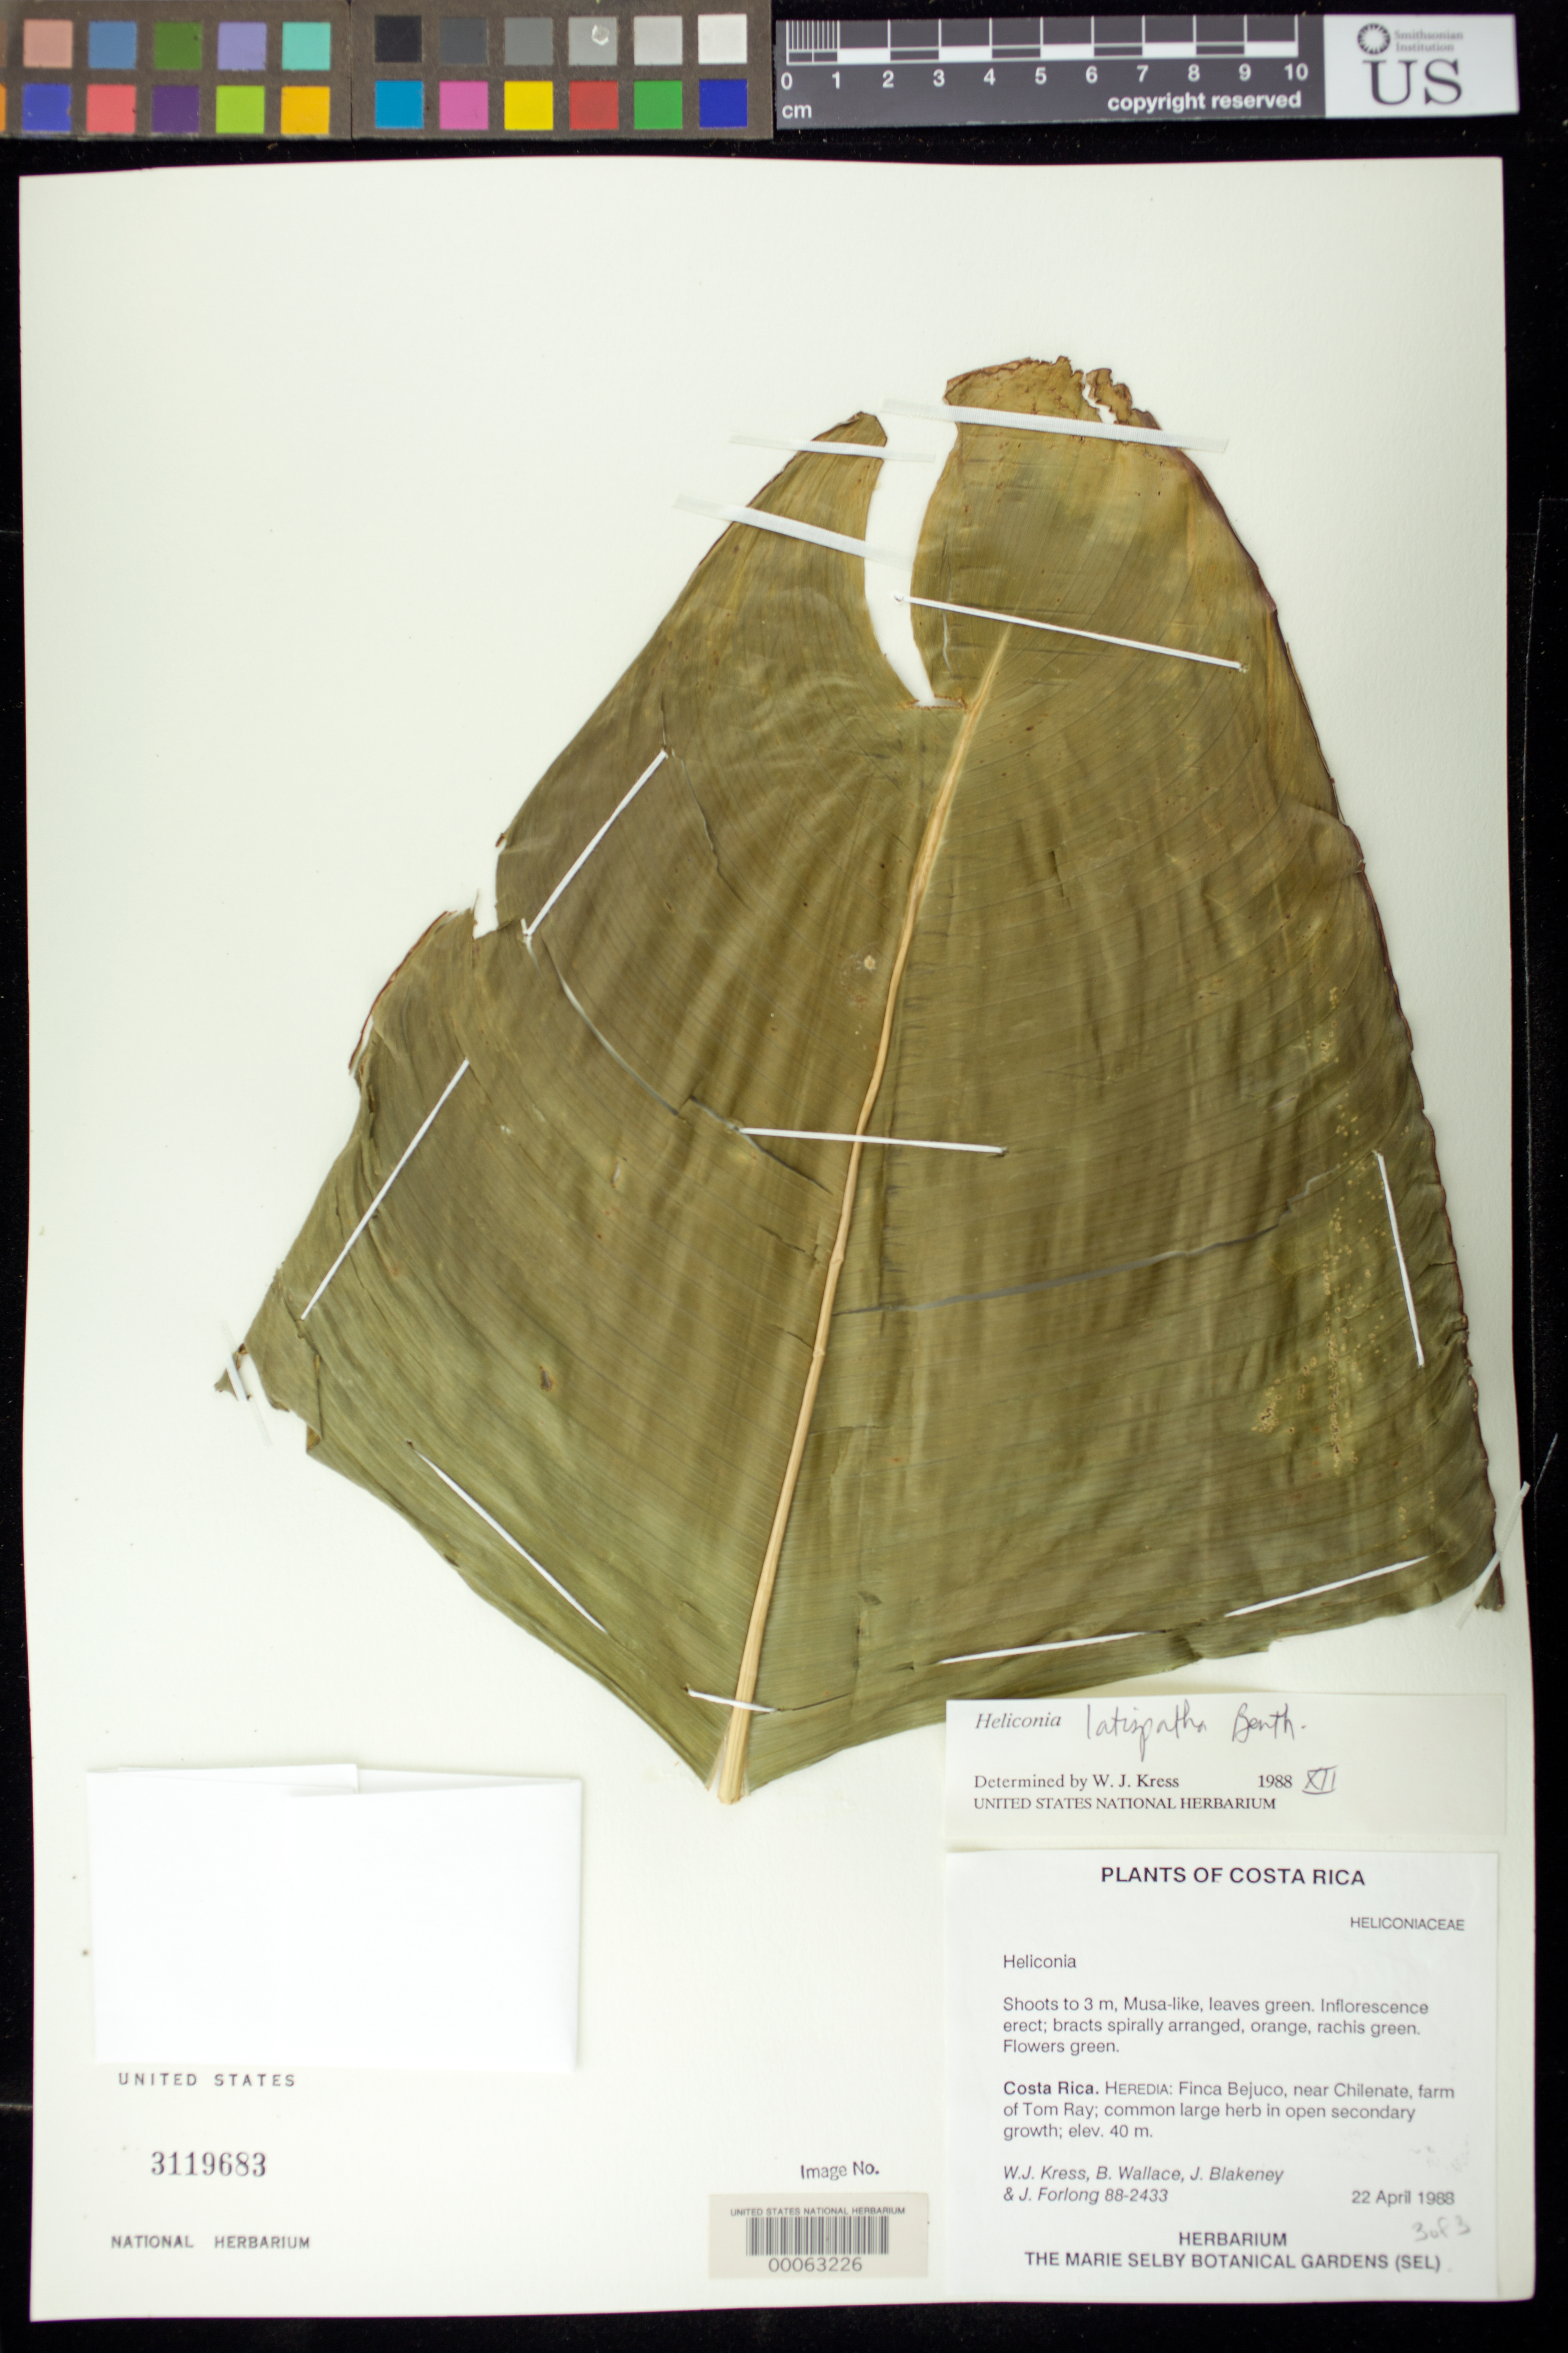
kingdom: Plantae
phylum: Tracheophyta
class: Liliopsida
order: Zingiberales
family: Heliconiaceae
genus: Heliconia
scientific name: Heliconia latispatha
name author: Benth.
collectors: W. J. Kress, B. Wallace, J. Blakeney & J. Forlong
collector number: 88-2433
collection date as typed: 22 Apr 1988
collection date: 1988-04-22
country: Costa Rica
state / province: Heredia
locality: Finca bejuco, near chilenate, farm of tom ray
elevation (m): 40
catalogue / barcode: US 3119683